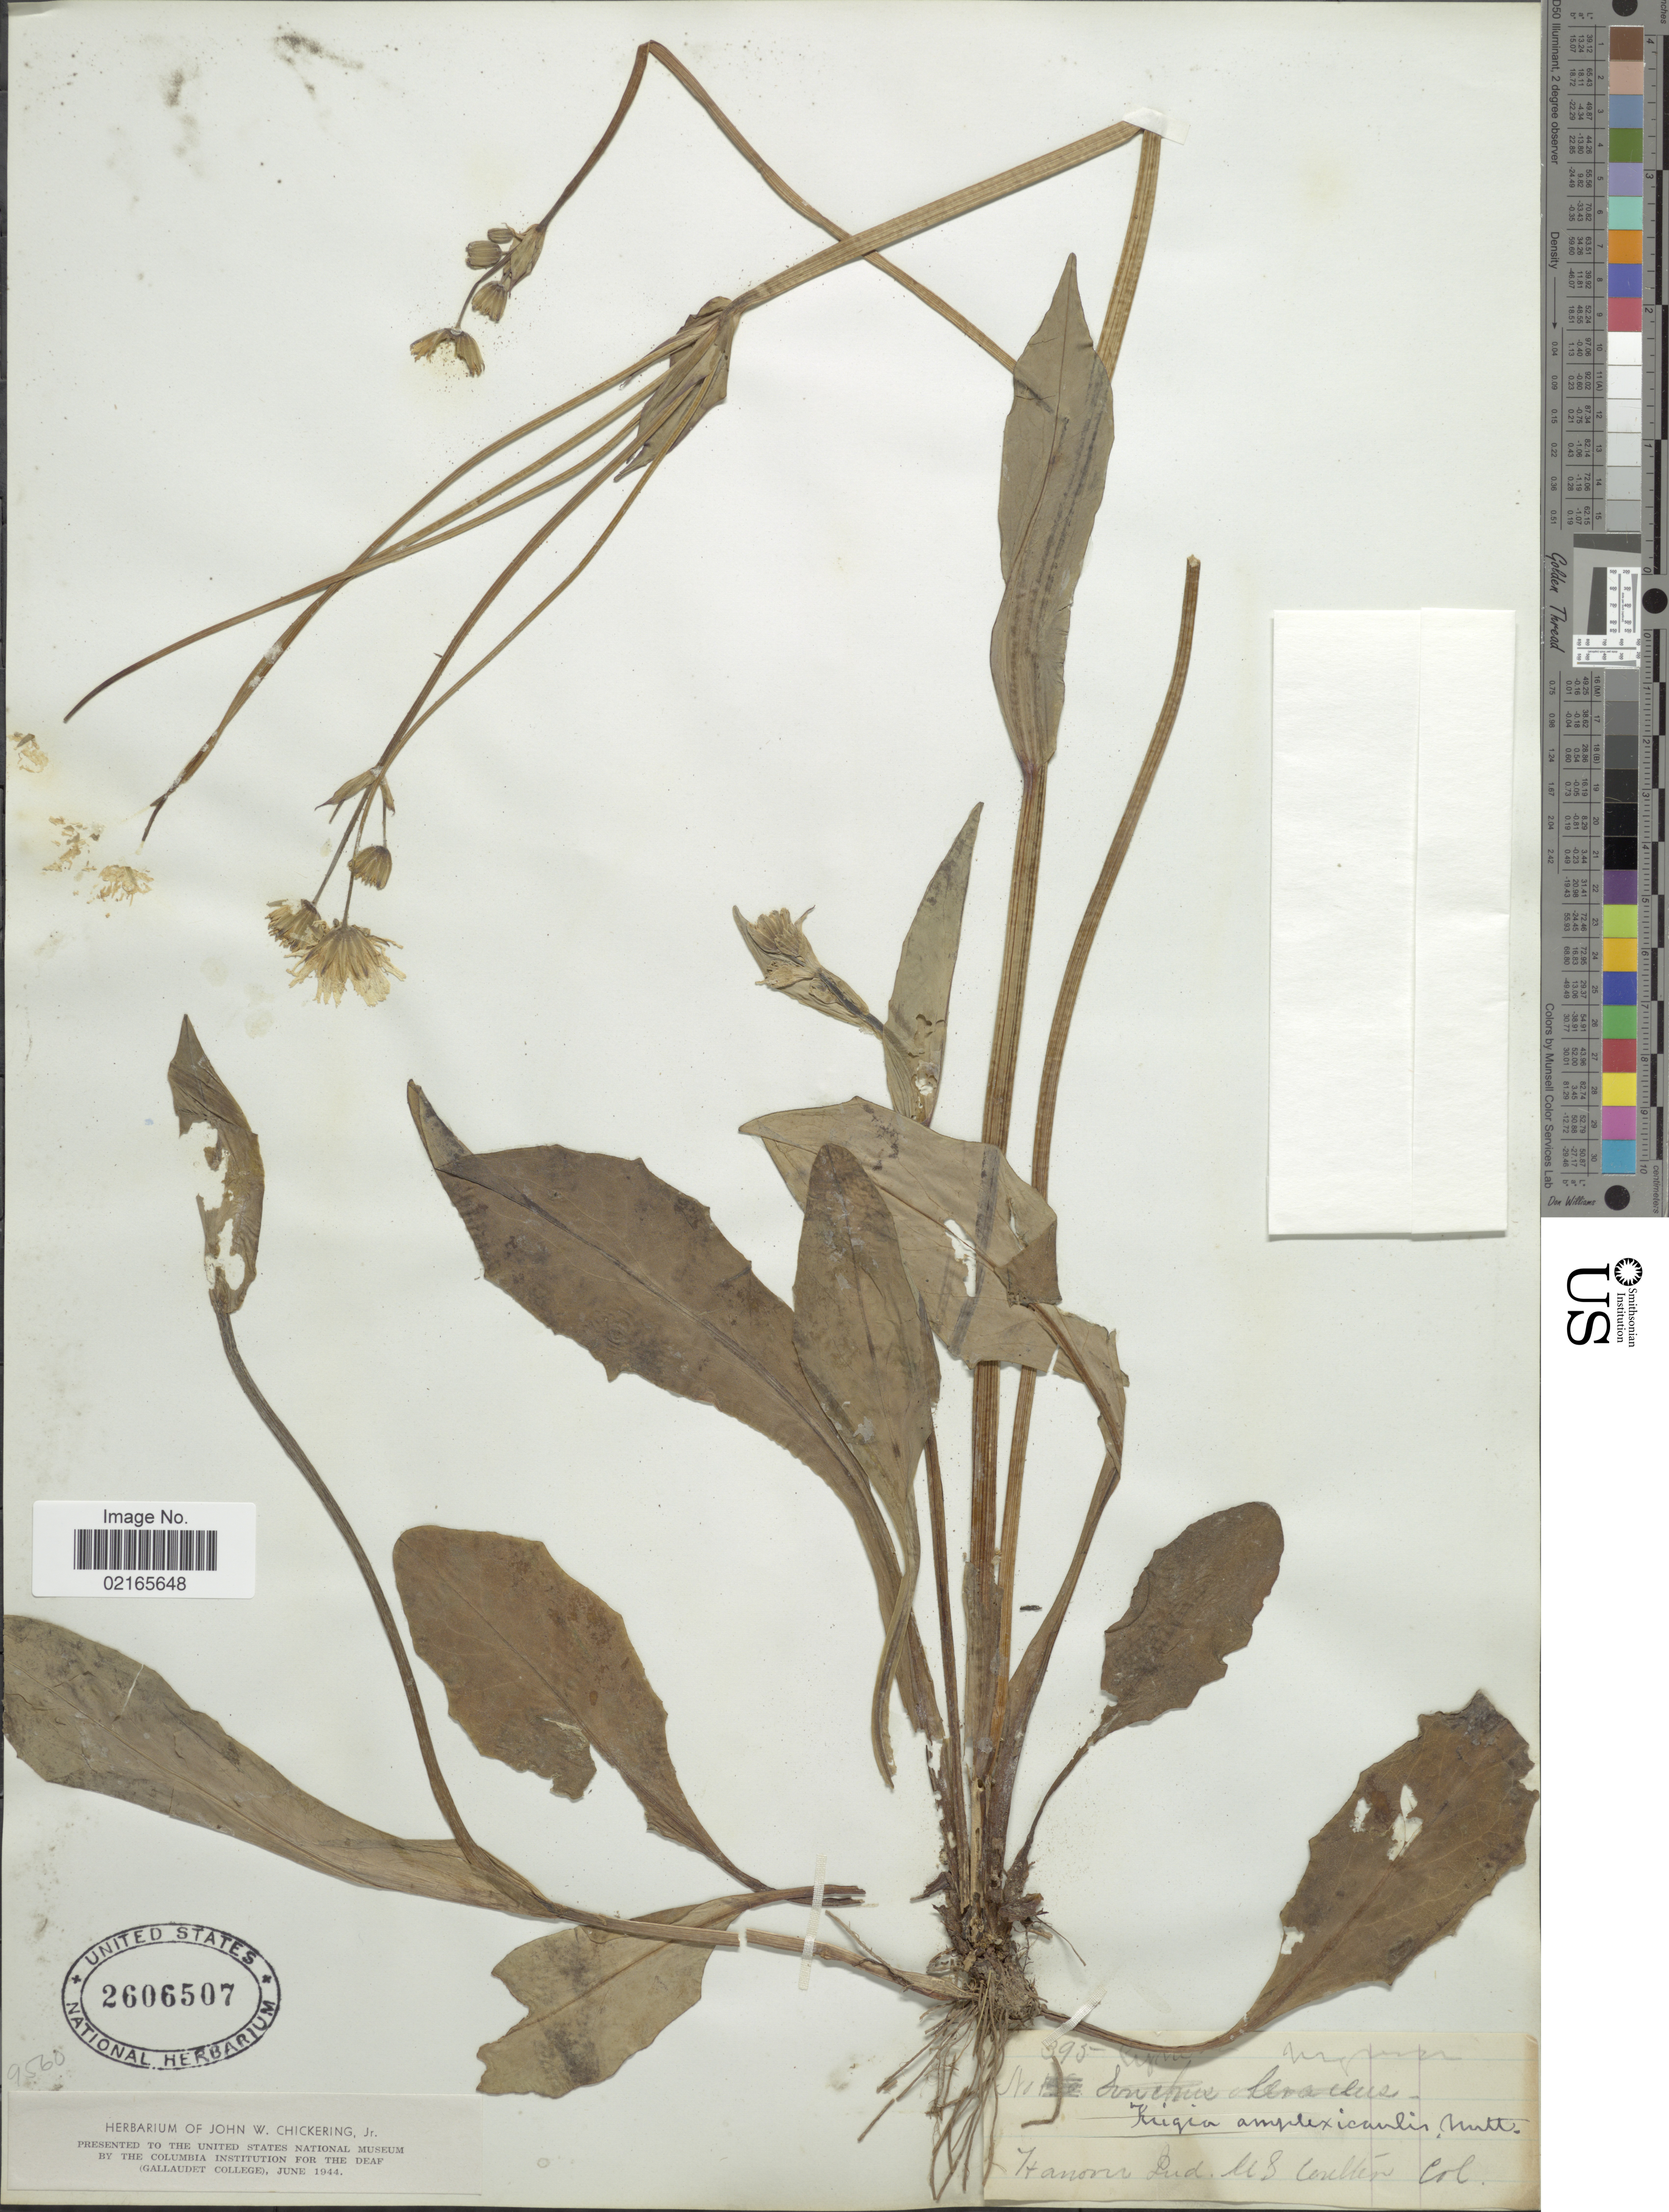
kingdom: Plantae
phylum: Tracheophyta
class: Magnoliopsida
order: Asterales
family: Asteraceae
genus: Krigia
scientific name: Krigia biflora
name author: (Walter) S.F. Blake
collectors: M. Coulter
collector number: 395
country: Germany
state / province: Niedersachsen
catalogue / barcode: US 2606507